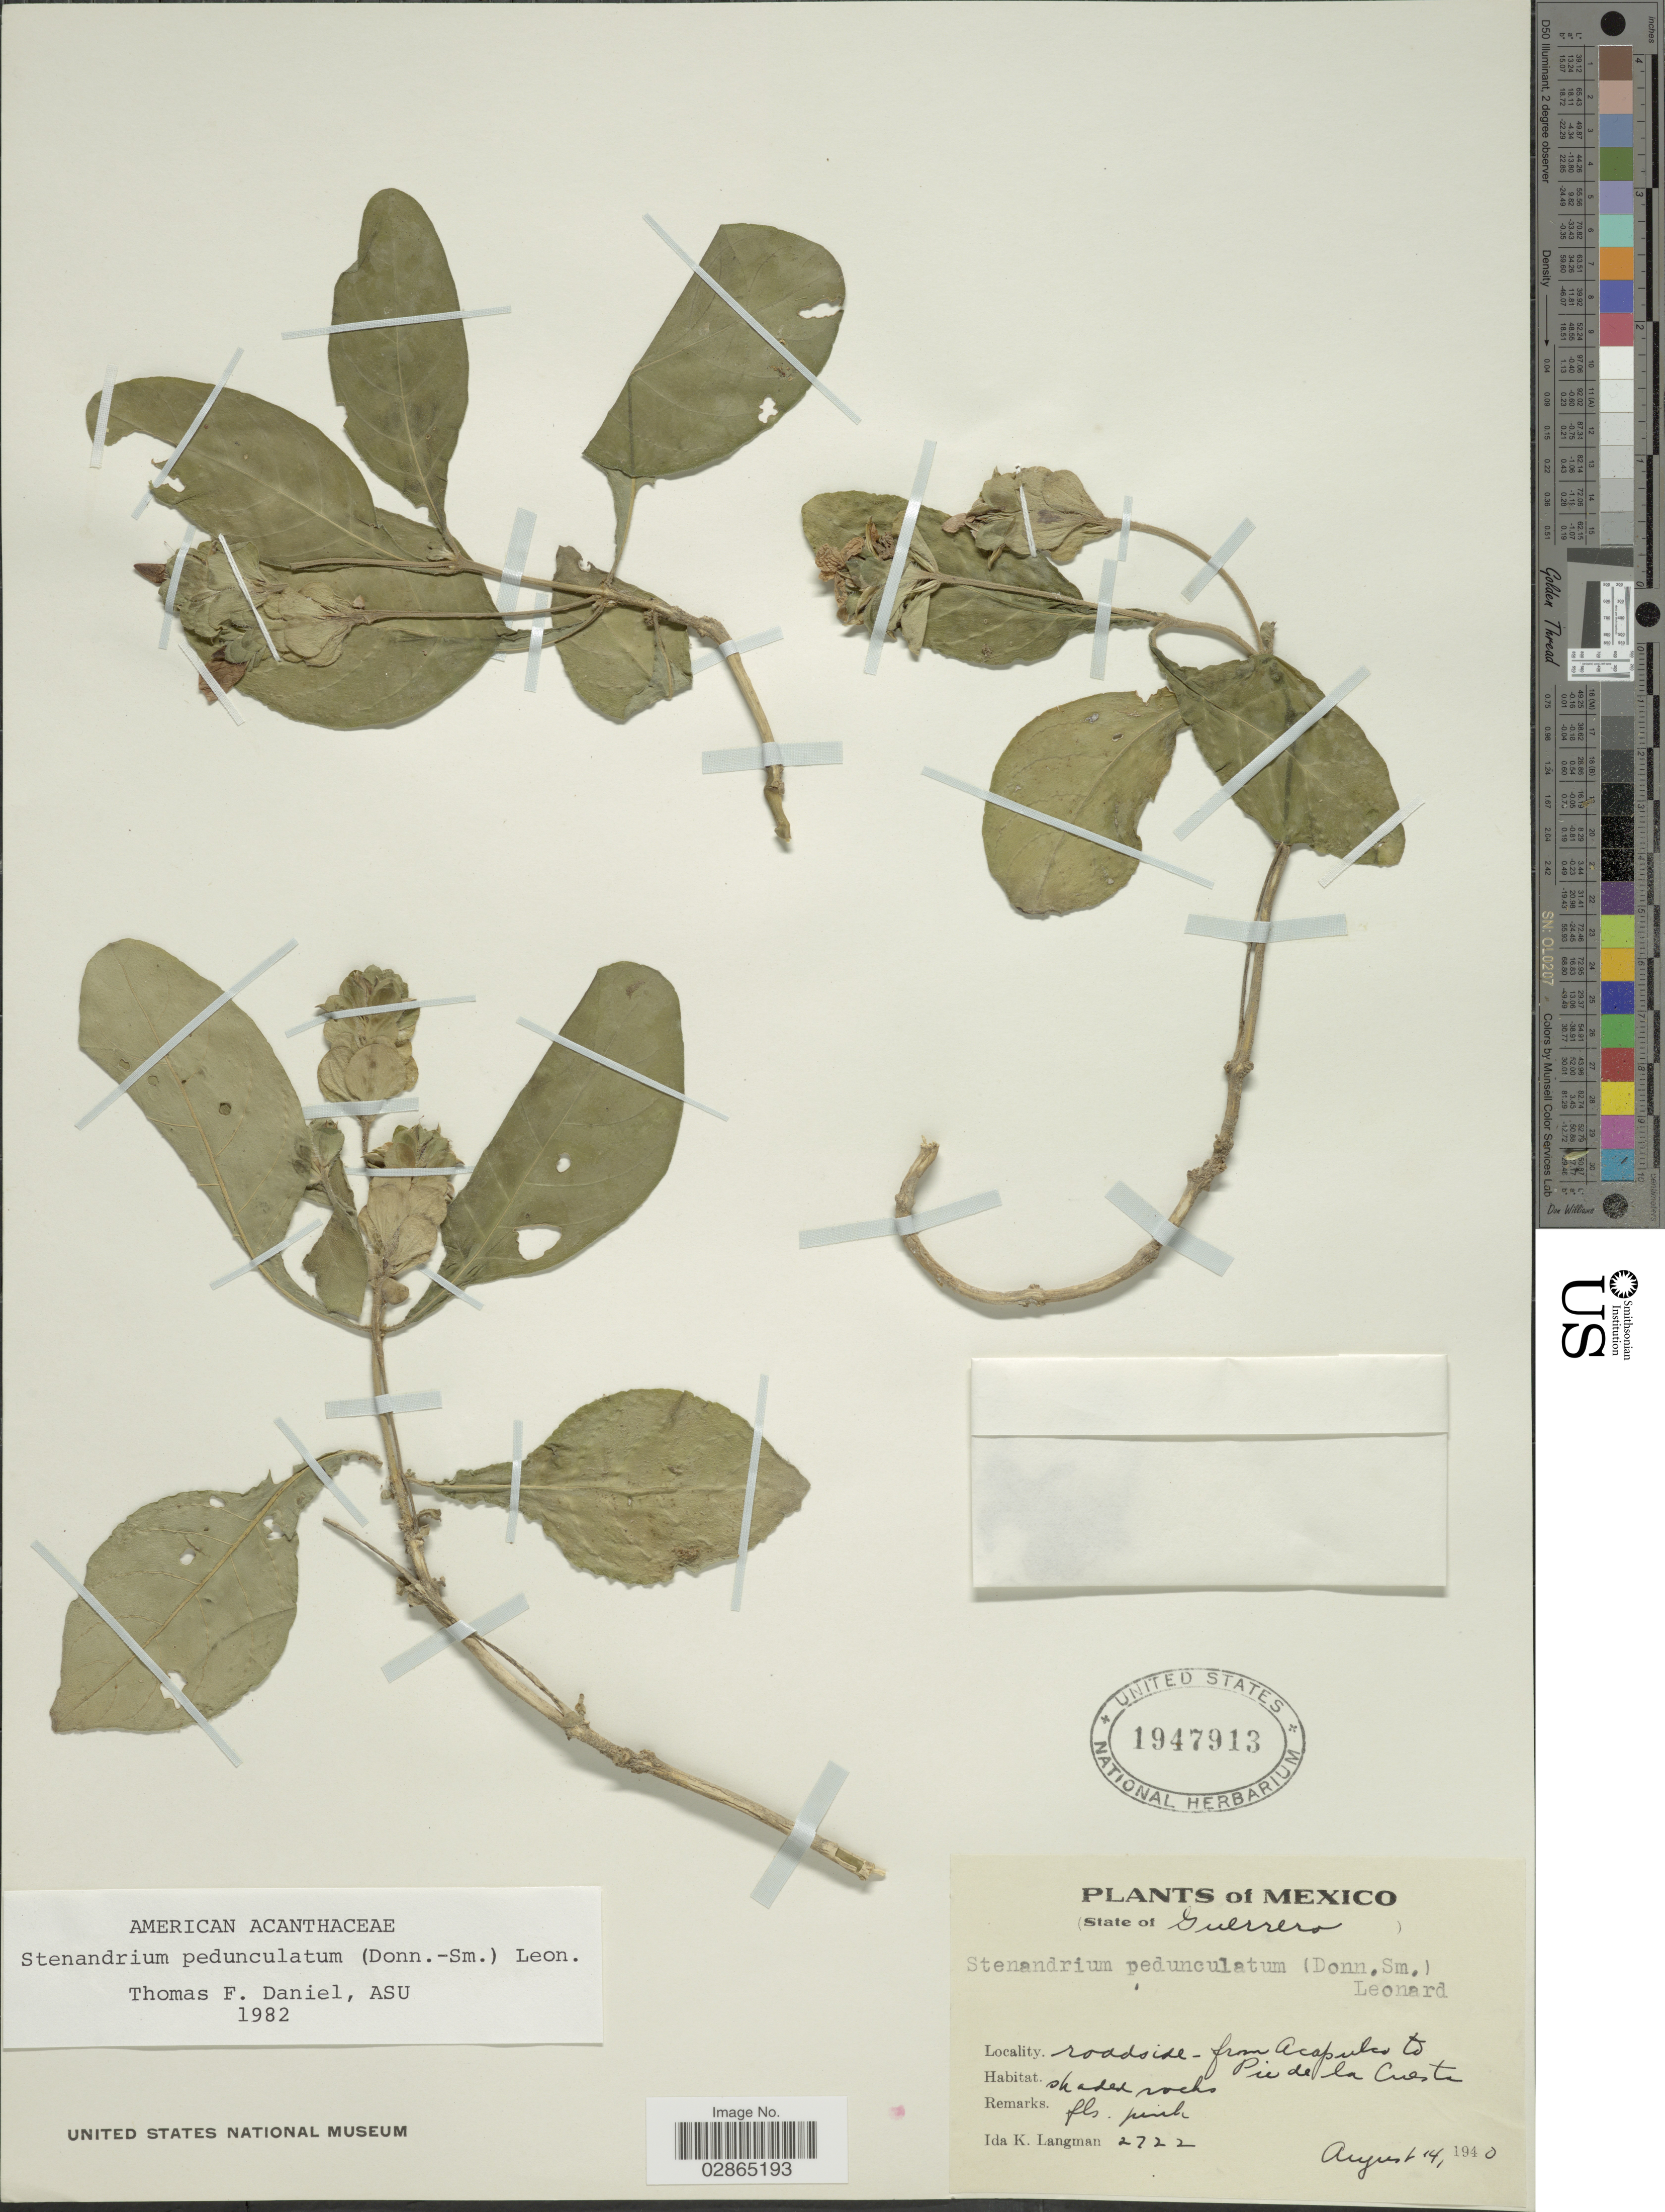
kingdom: Plantae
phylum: Tracheophyta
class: Magnoliopsida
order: Lamiales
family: Acanthaceae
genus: Stenandrium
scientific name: Stenandrium pedunculatum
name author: (Donn. Sm.) Leonard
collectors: I. K. Langman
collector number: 2722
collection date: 1940-08-14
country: Mexico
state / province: Guerrero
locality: Roadside-from Acapulco to Pie de la Cuesta.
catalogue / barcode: US 1947913